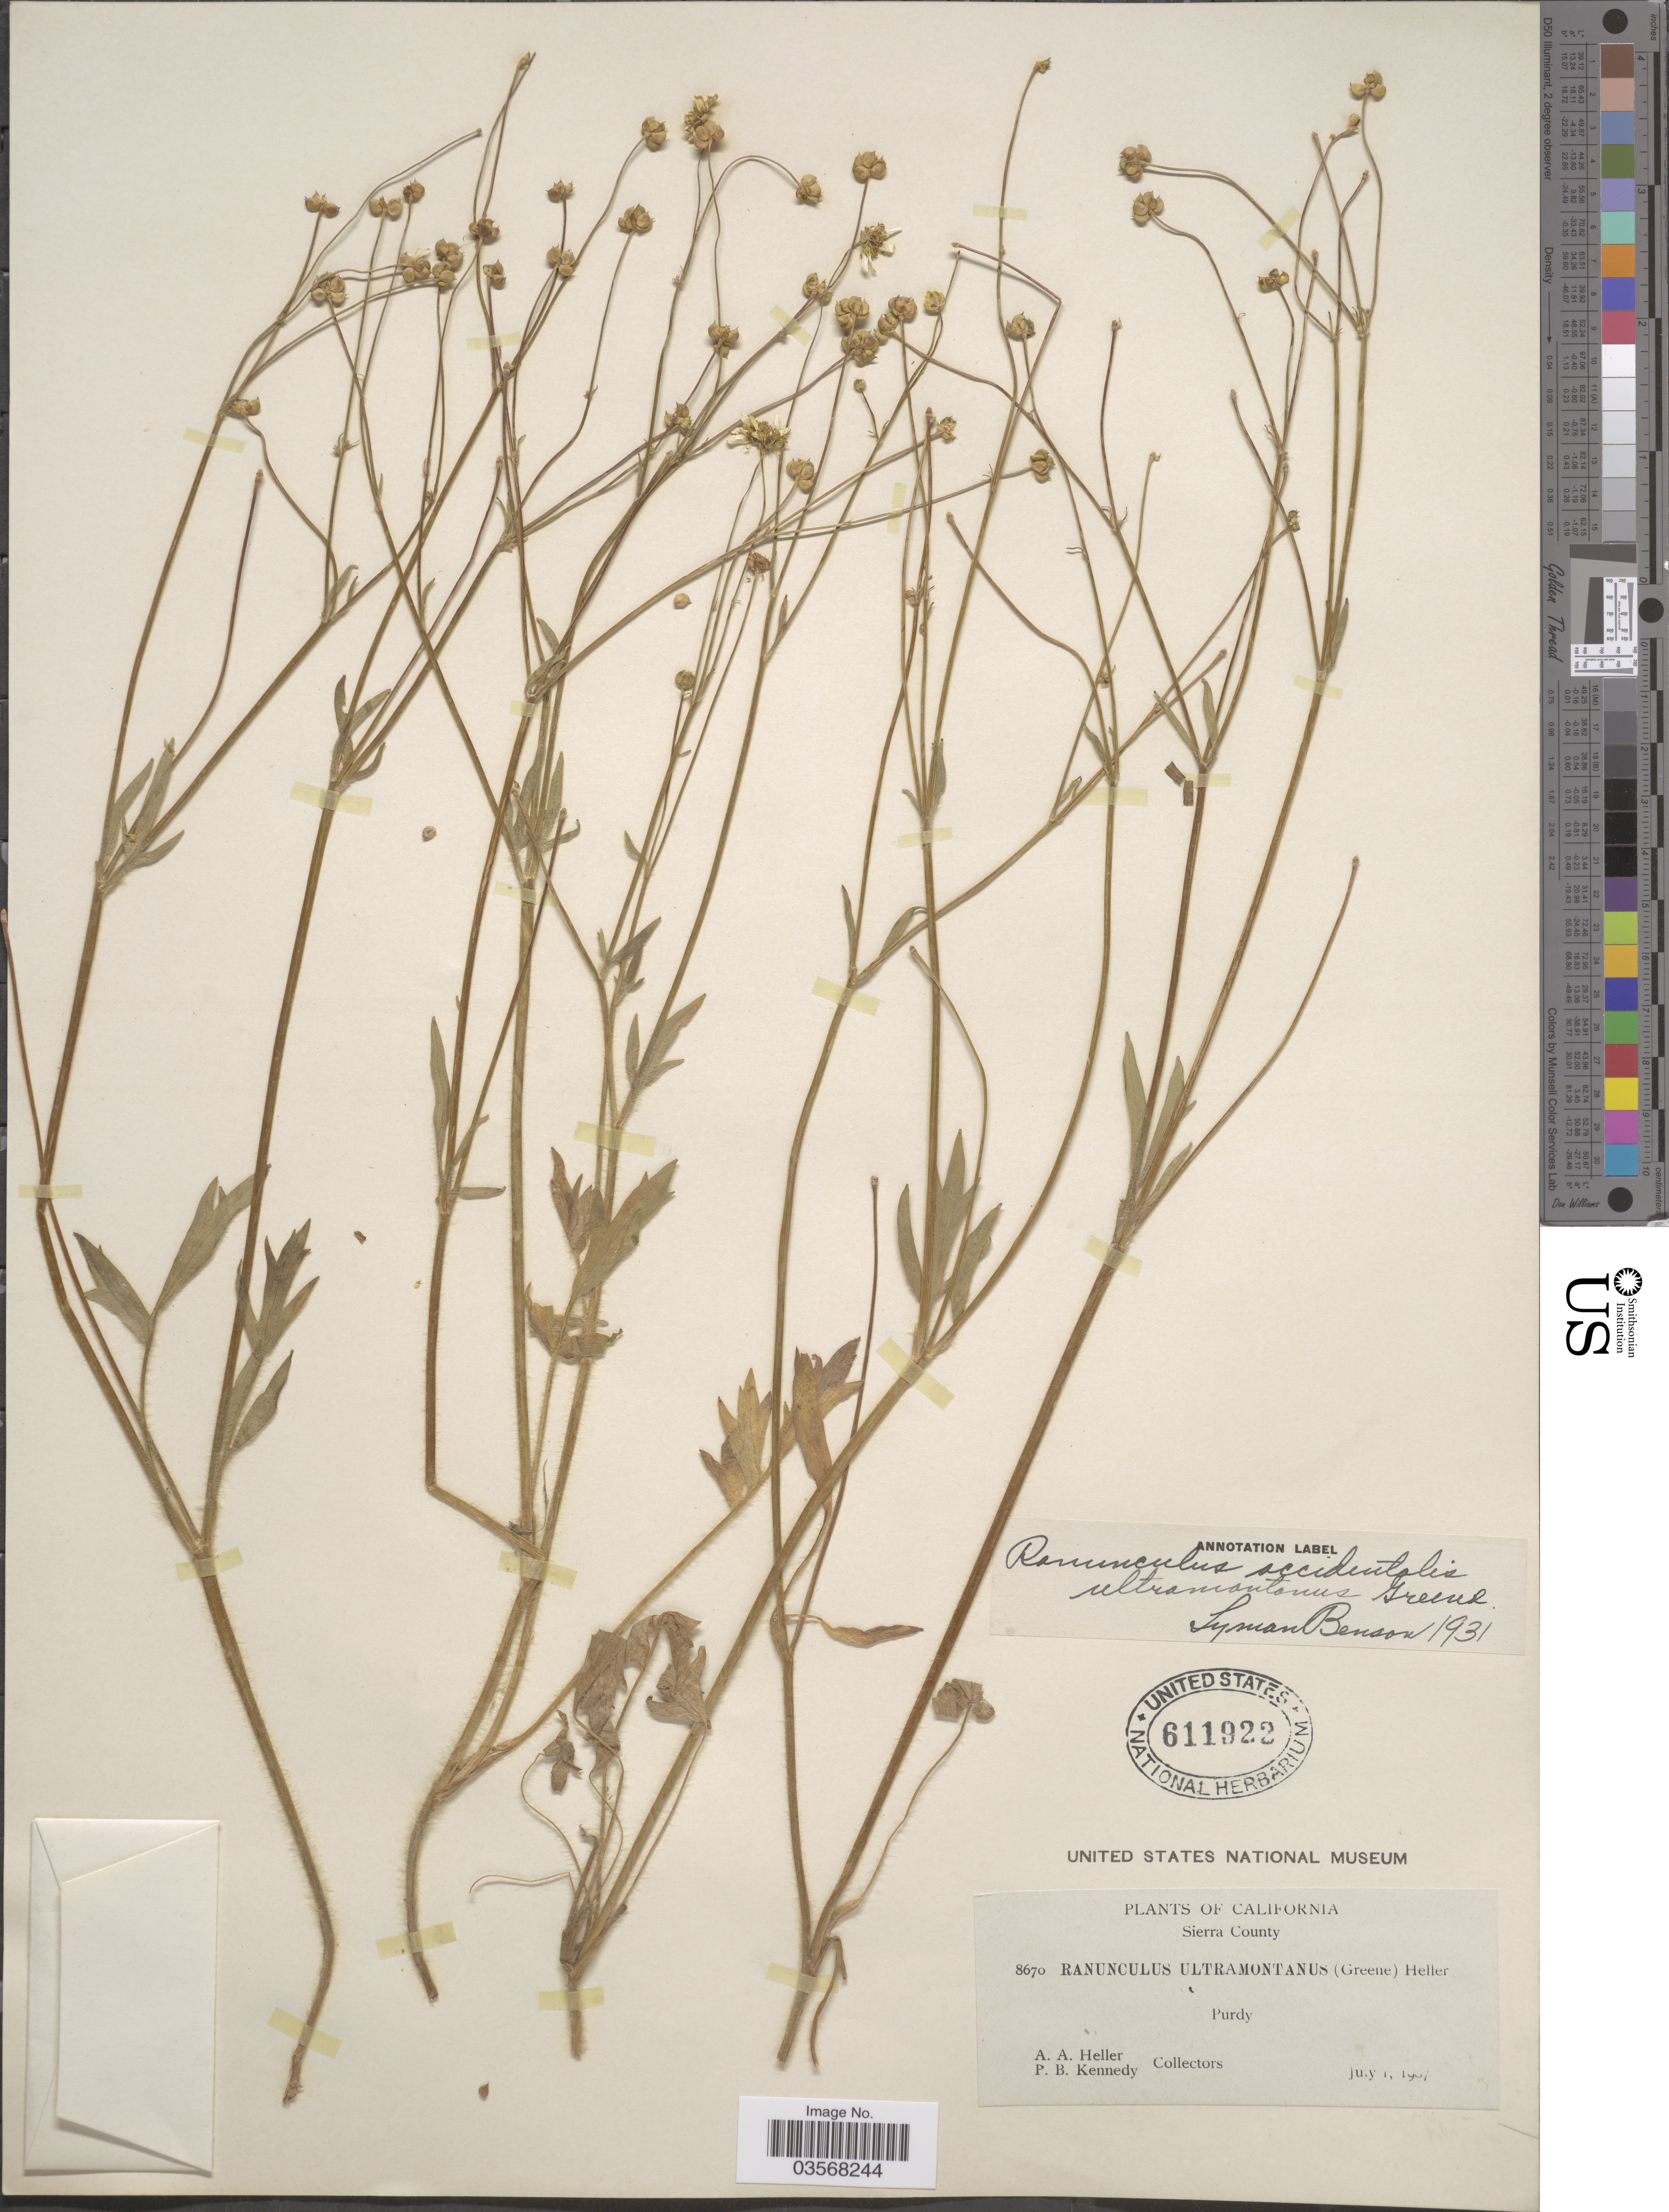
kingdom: Plantae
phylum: Tracheophyta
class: Magnoliopsida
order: Ranunculales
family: Ranunculaceae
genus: Ranunculus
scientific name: Ranunculus occidentalis var. ultramontanus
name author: Nutt.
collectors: A. A. Heller & P. B. Kennedy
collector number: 8670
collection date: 1967-07-01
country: United States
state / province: California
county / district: Sierra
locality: Sierra County. Purdy.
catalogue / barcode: US 611922